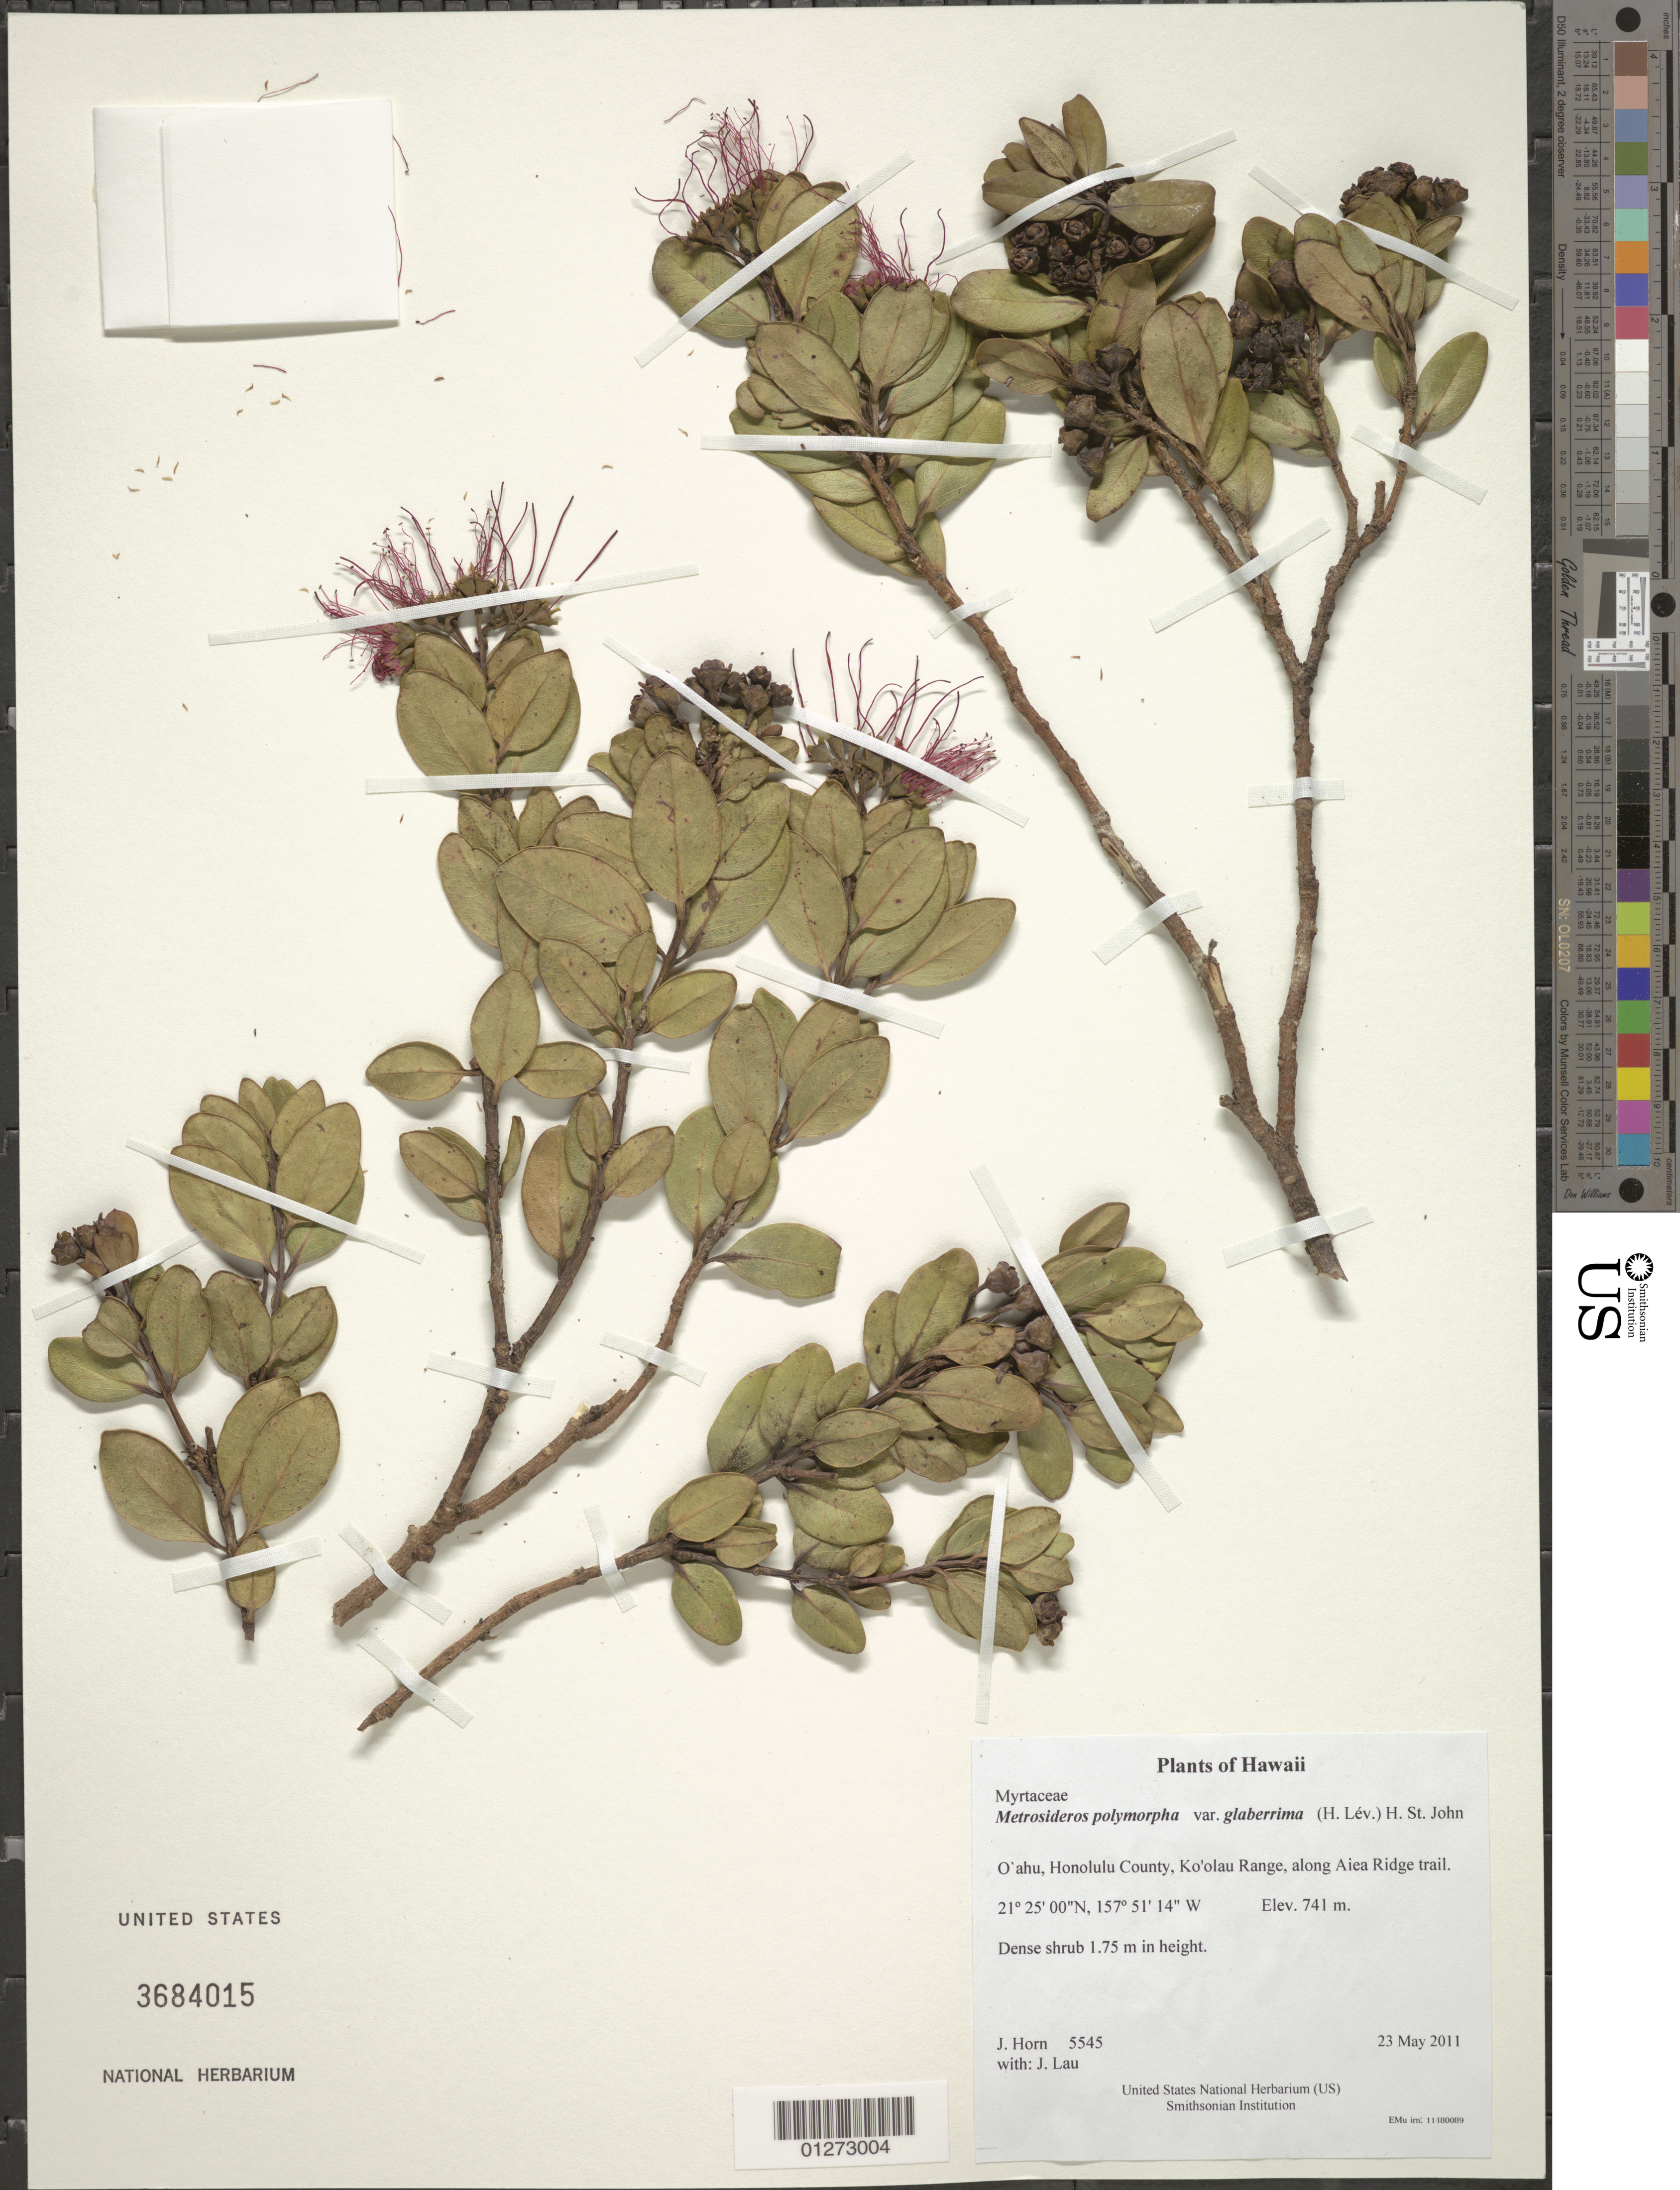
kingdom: Plantae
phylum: Tracheophyta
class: Magnoliopsida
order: Myrtales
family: Myrtaceae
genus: Metrosideros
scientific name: Metrosideros polymorpha var. glaberrima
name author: (H. Lév.) H. St. John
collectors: J. Horn & J. Lau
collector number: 5545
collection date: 2011-05-23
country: United States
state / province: Hawaii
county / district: Honolulu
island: Oahu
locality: Ko'olau Range, along Aiea Ridge trail.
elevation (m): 741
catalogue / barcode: US 3684015